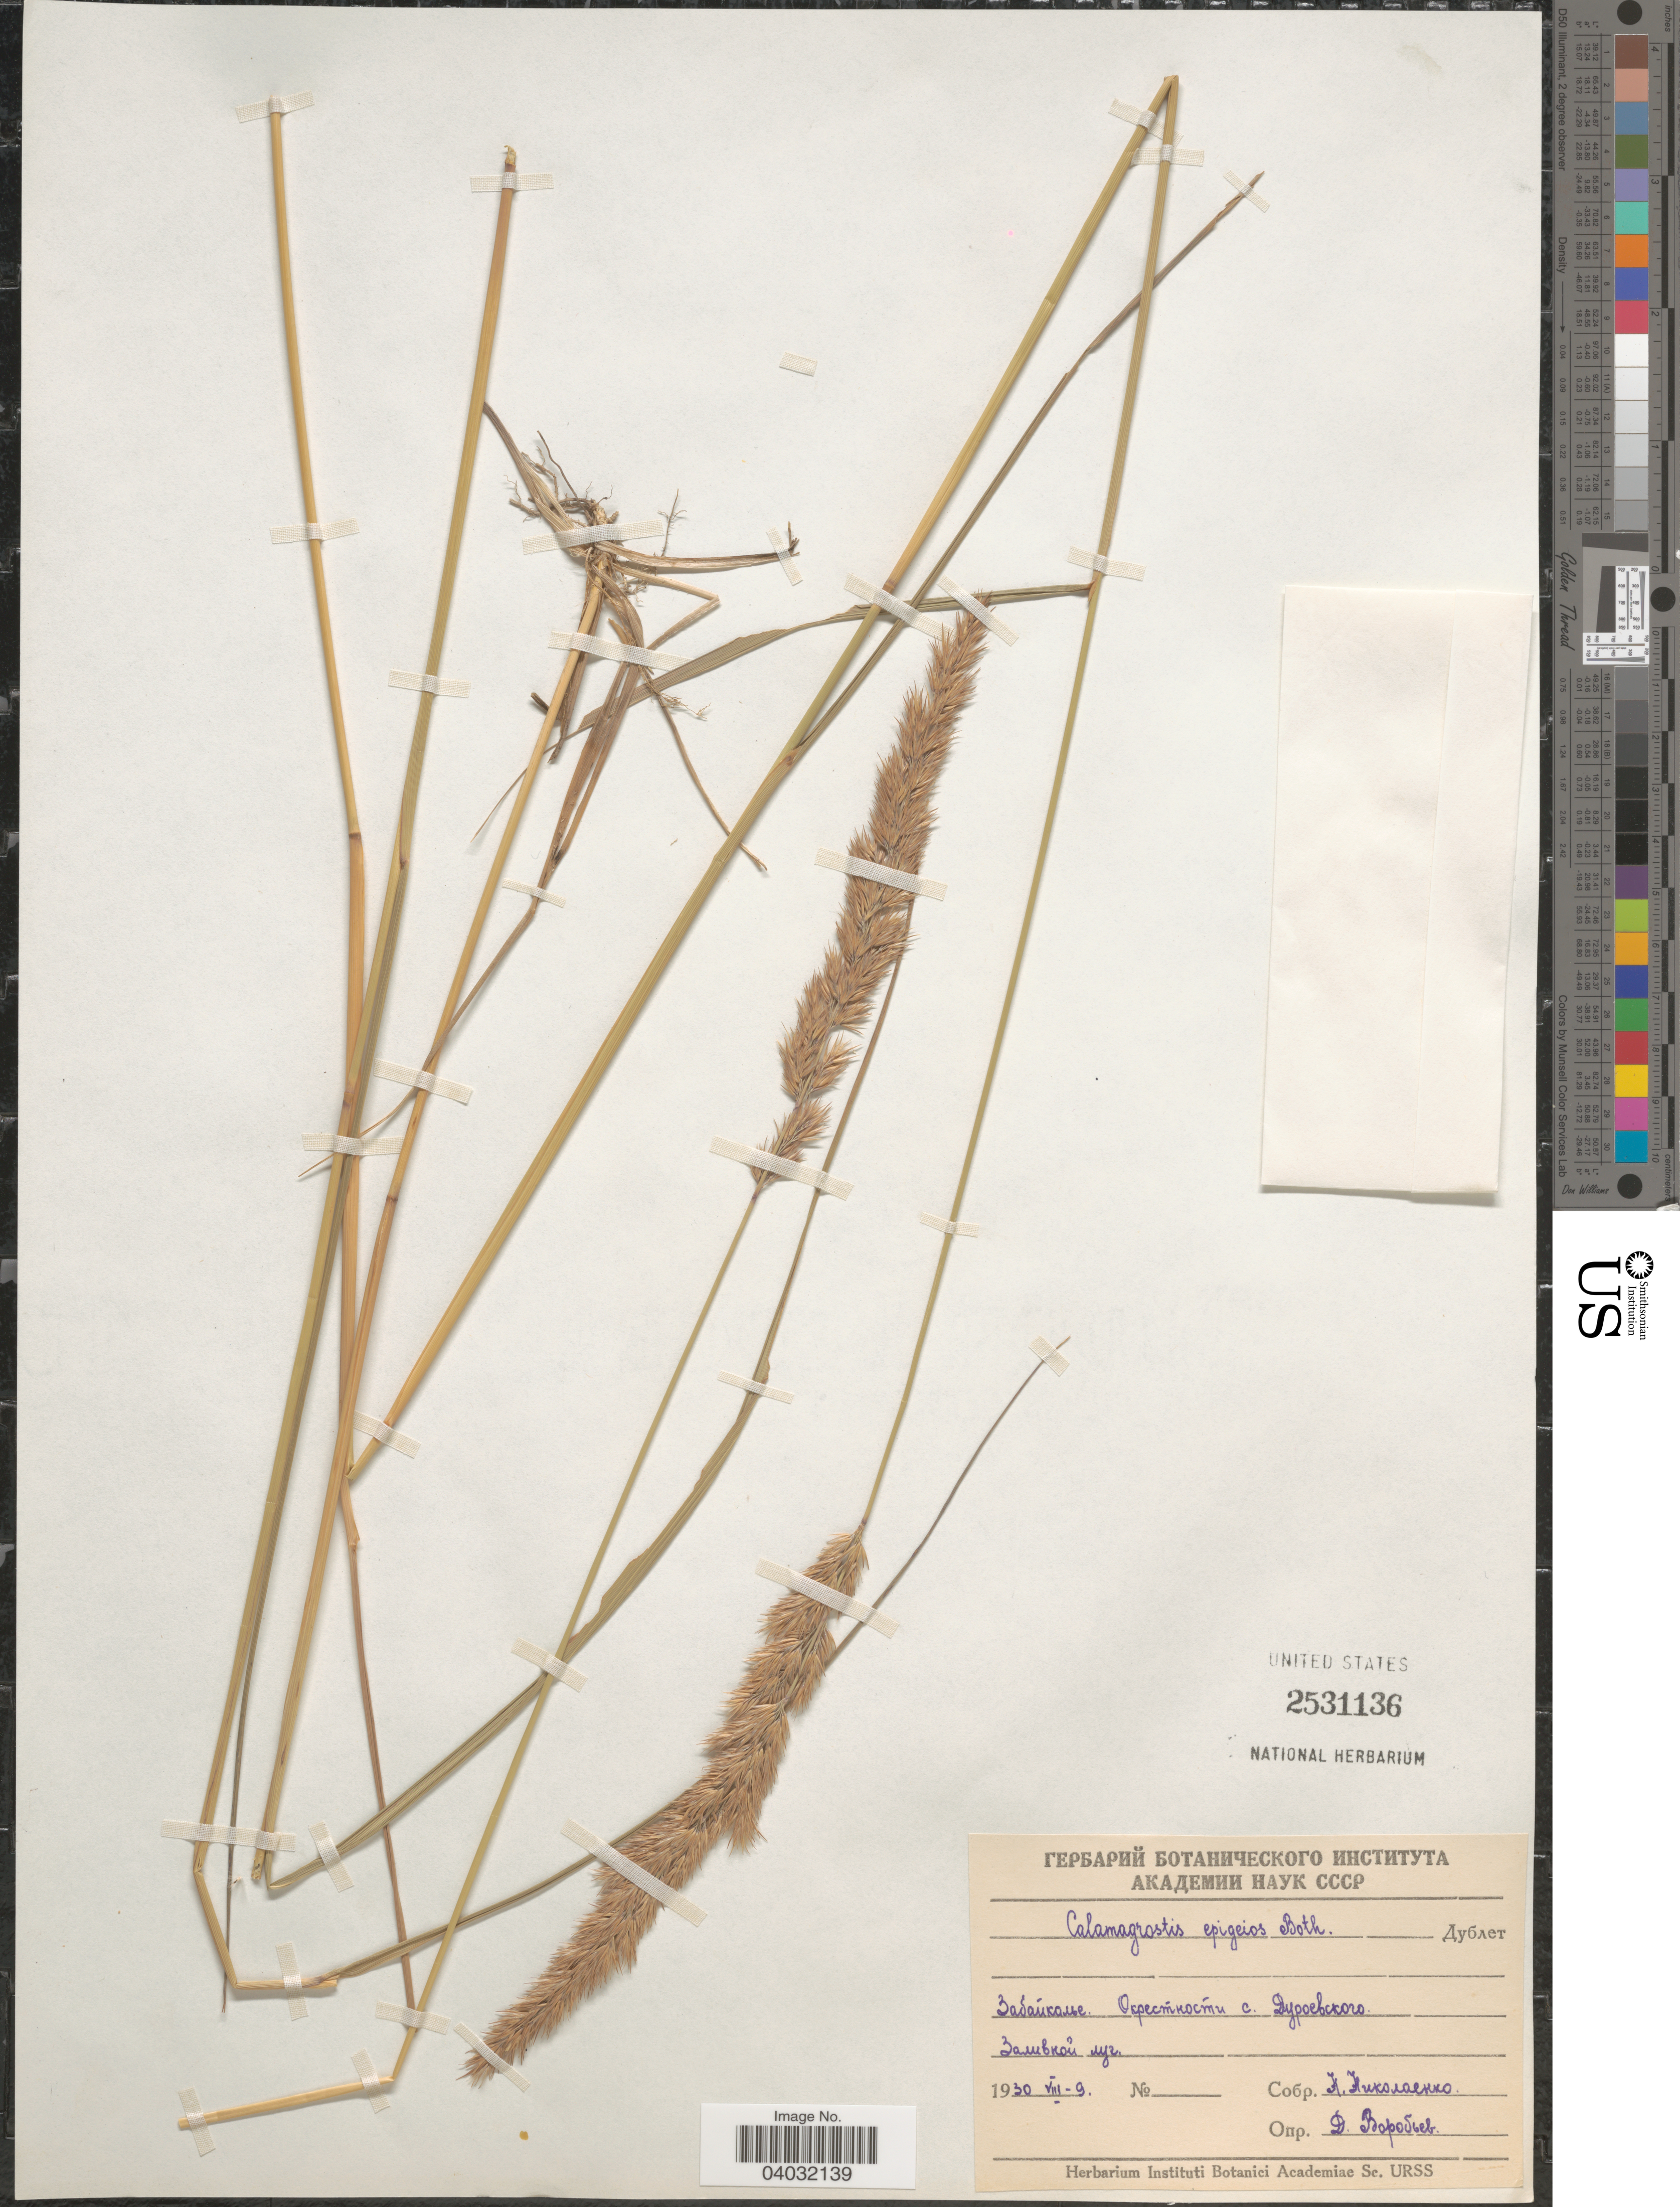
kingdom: Plantae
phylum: Tracheophyta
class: Liliopsida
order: Poales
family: Poaceae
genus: Calamagrostis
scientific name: Calamagrostis epigeios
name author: (L.) Roth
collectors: N. Nikolaenko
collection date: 1930-08-09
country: Russian Federation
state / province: Zabaykalsky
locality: Vicinity of village Duroy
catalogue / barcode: US 2531136